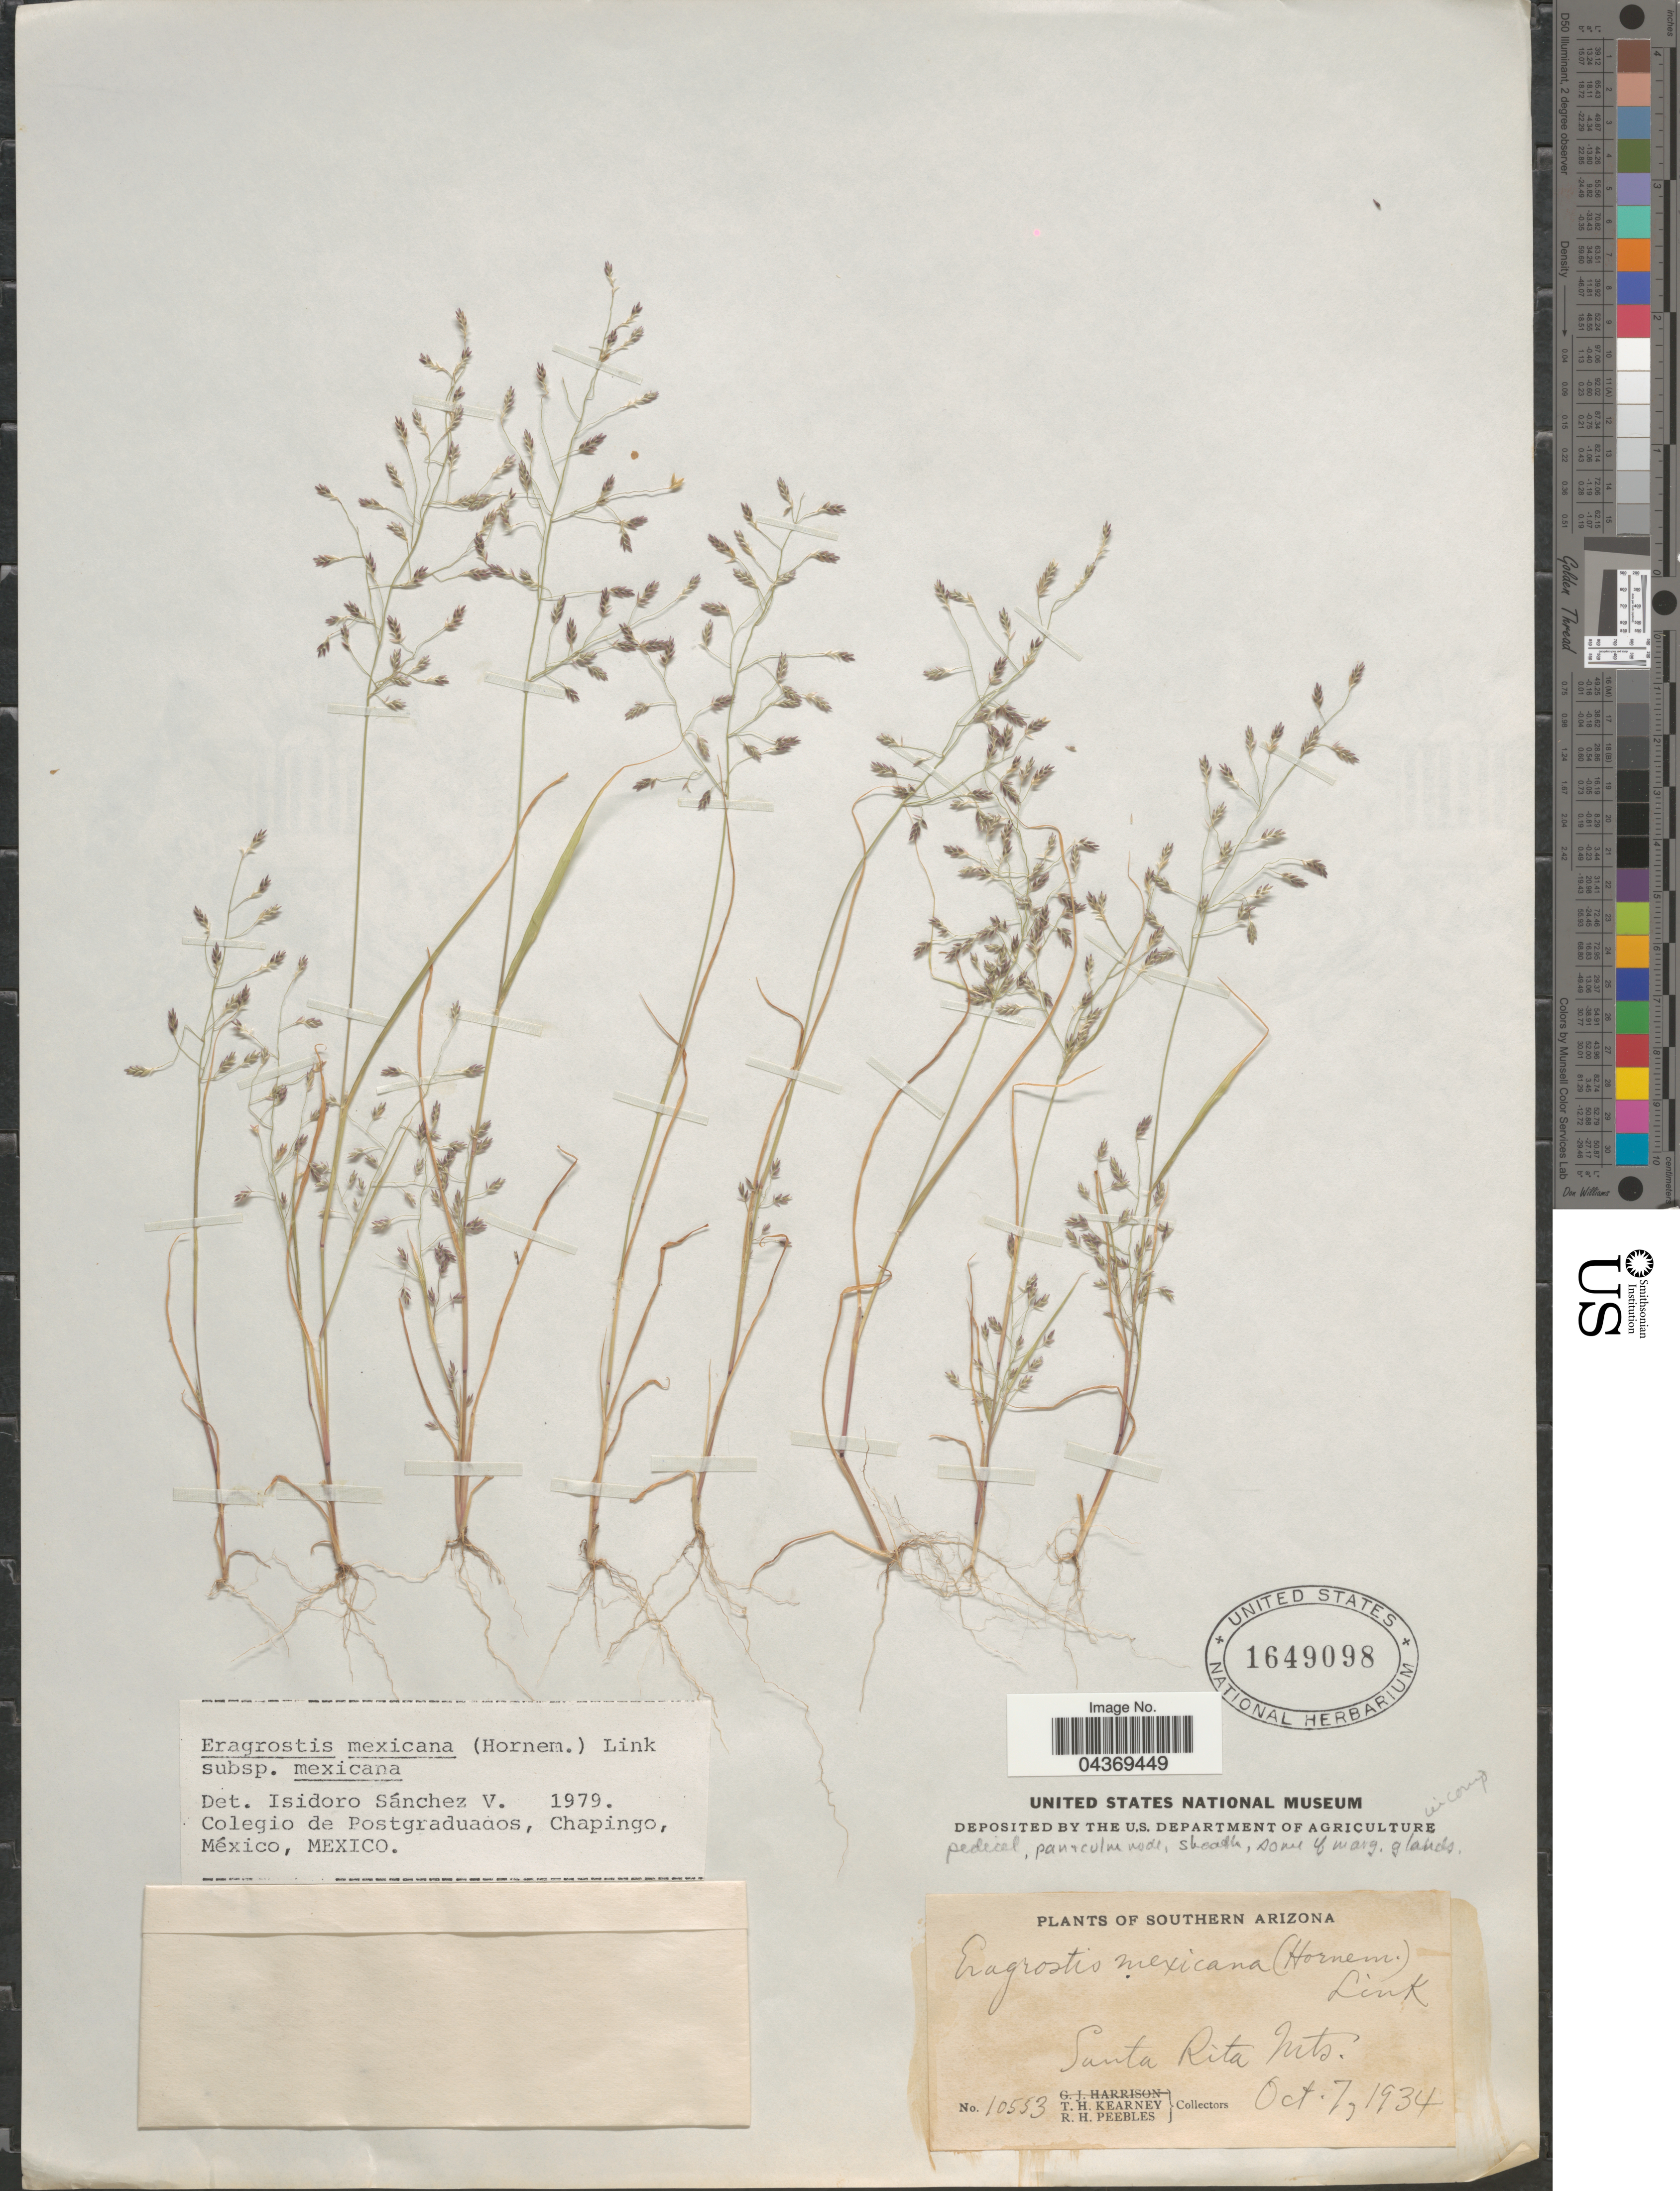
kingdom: Plantae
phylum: Tracheophyta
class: Liliopsida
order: Poales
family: Poaceae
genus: Eragrostis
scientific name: Eragrostis mexicana subsp. mexicana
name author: (Hornem.) Link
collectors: T. H. Kearney & R. H. Peebles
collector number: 10553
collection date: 1934-10-07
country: United States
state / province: Arizona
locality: Southern Arizona. Santa Rita Mts.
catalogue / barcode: US 1649098